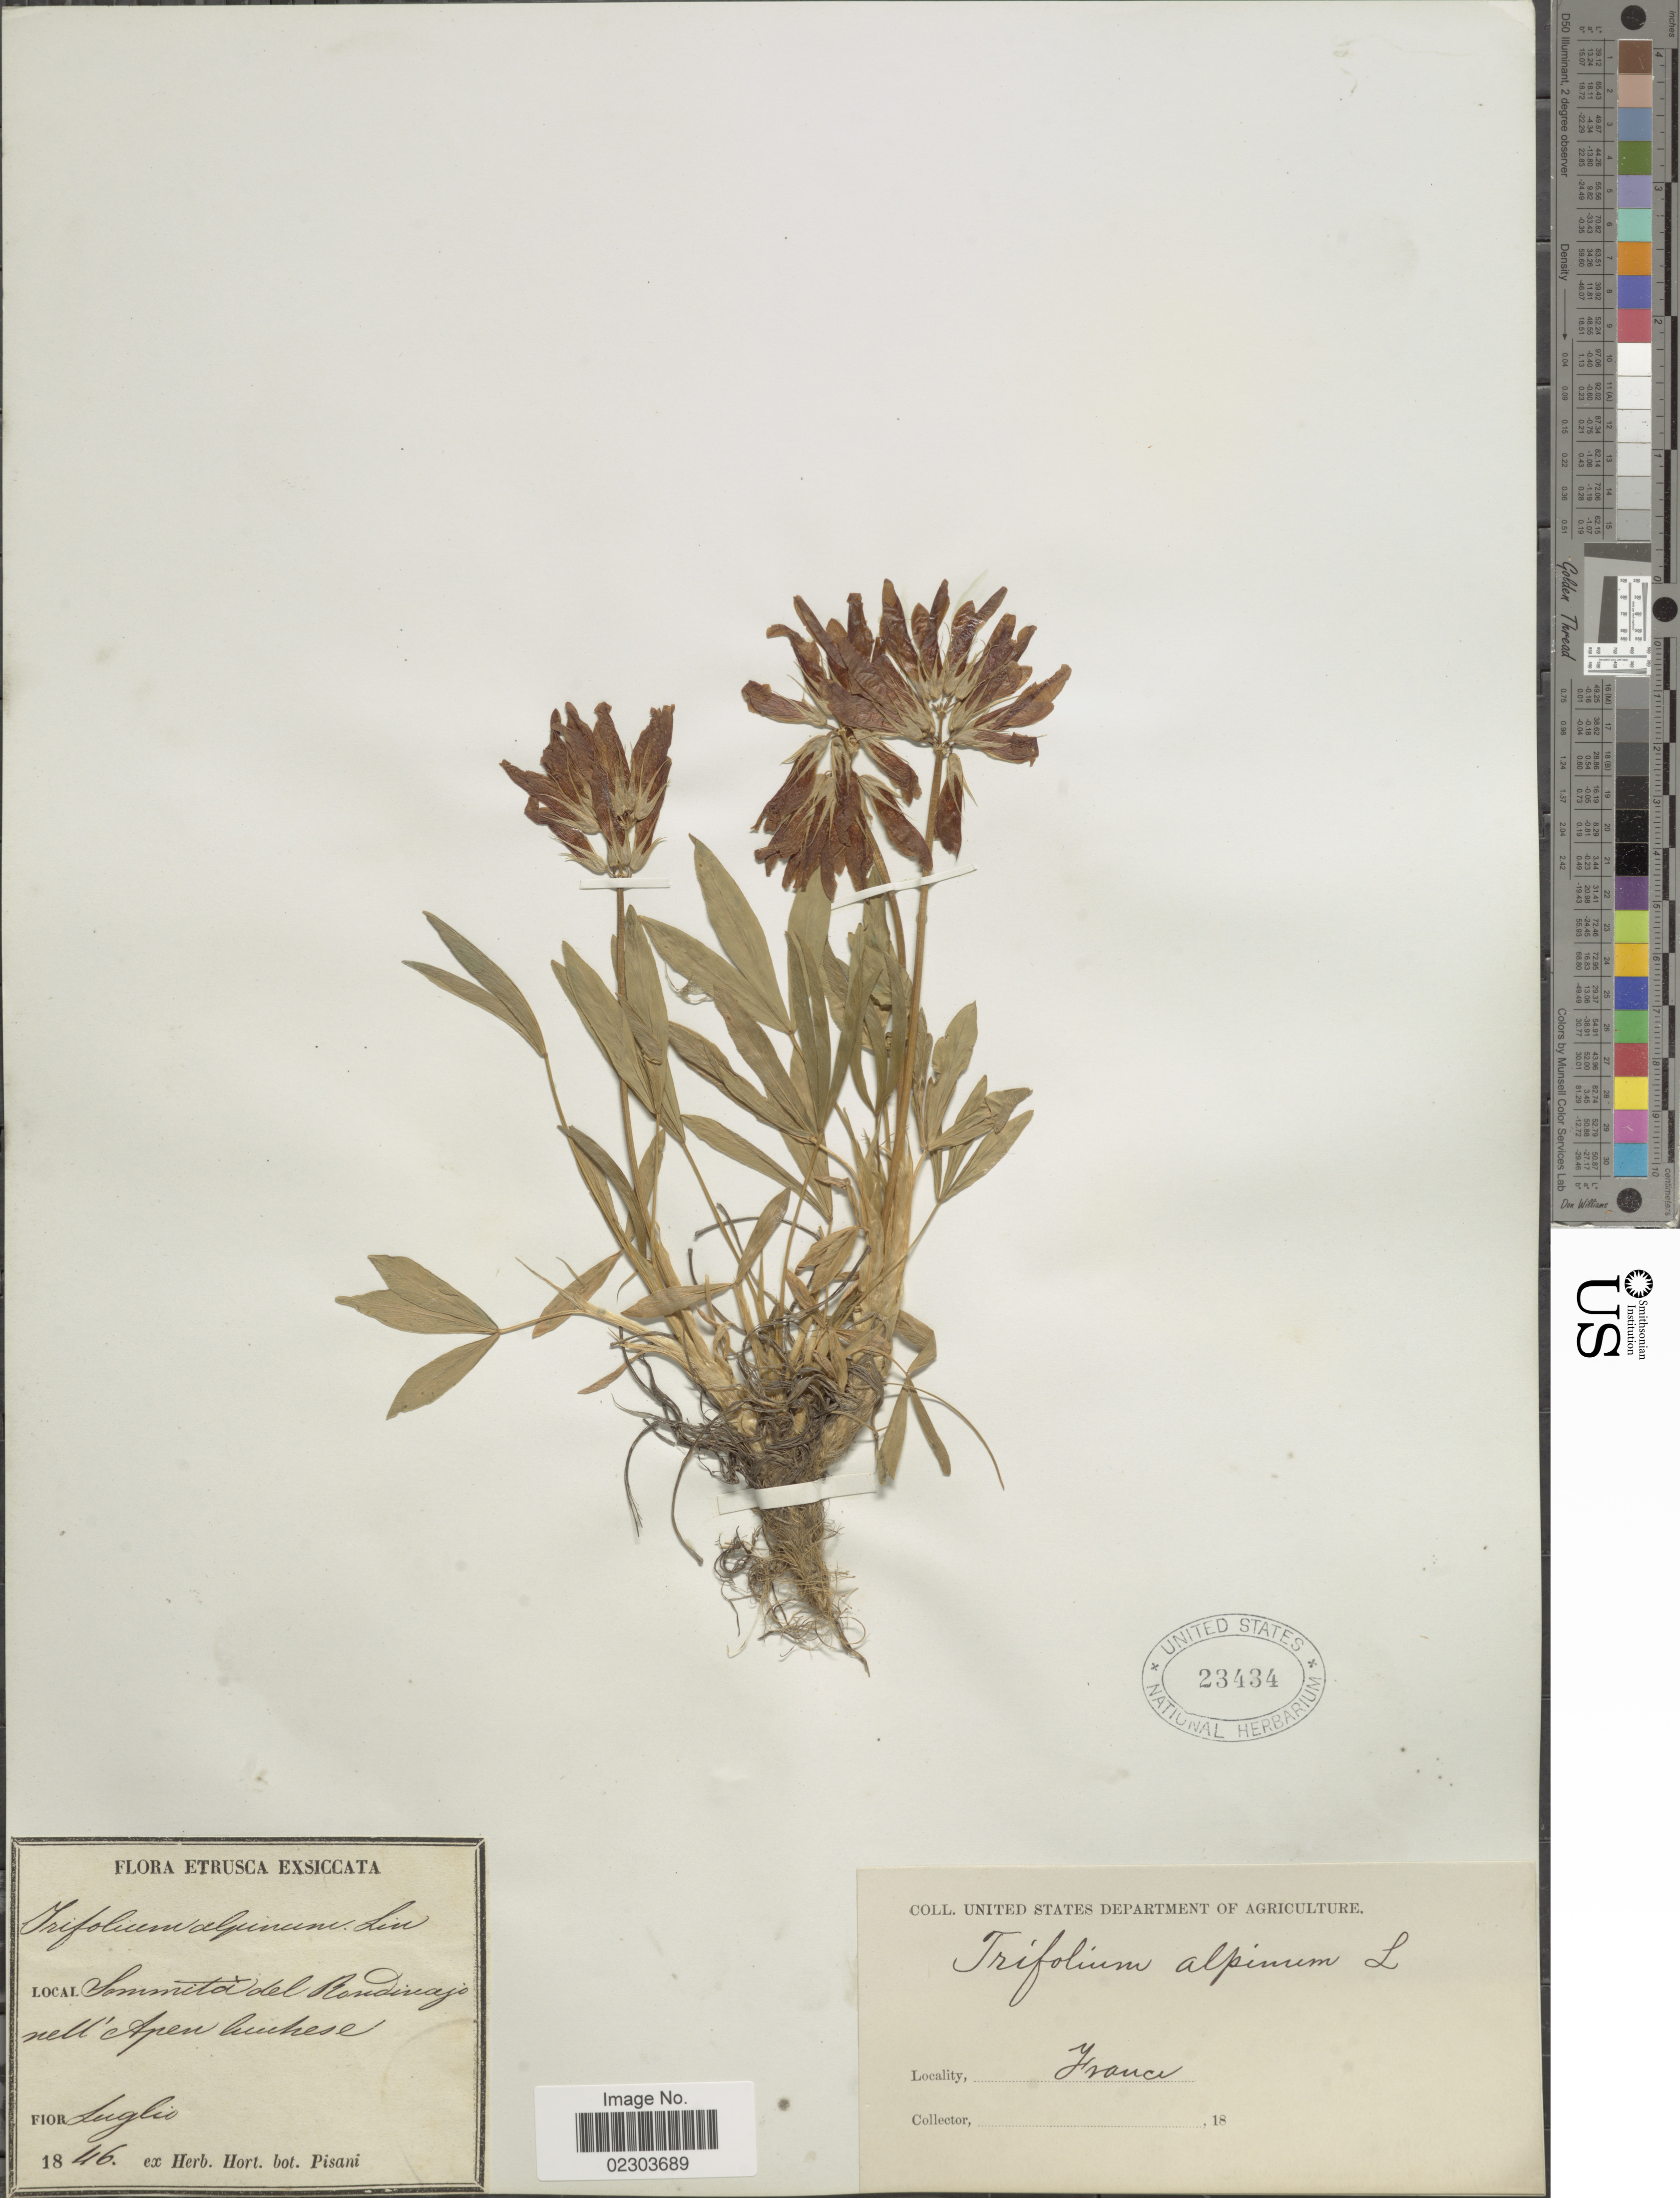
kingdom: Plantae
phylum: Tracheophyta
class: Magnoliopsida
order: Fabales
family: Fabaceae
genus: Trifolium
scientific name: Trifolium alpinum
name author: L.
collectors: ex herb. Hort. Bot. Pisani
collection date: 1846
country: France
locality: Etrusca, Sommitia del Bondicajo nell Apen bushes [interpreted]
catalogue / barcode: US 23434